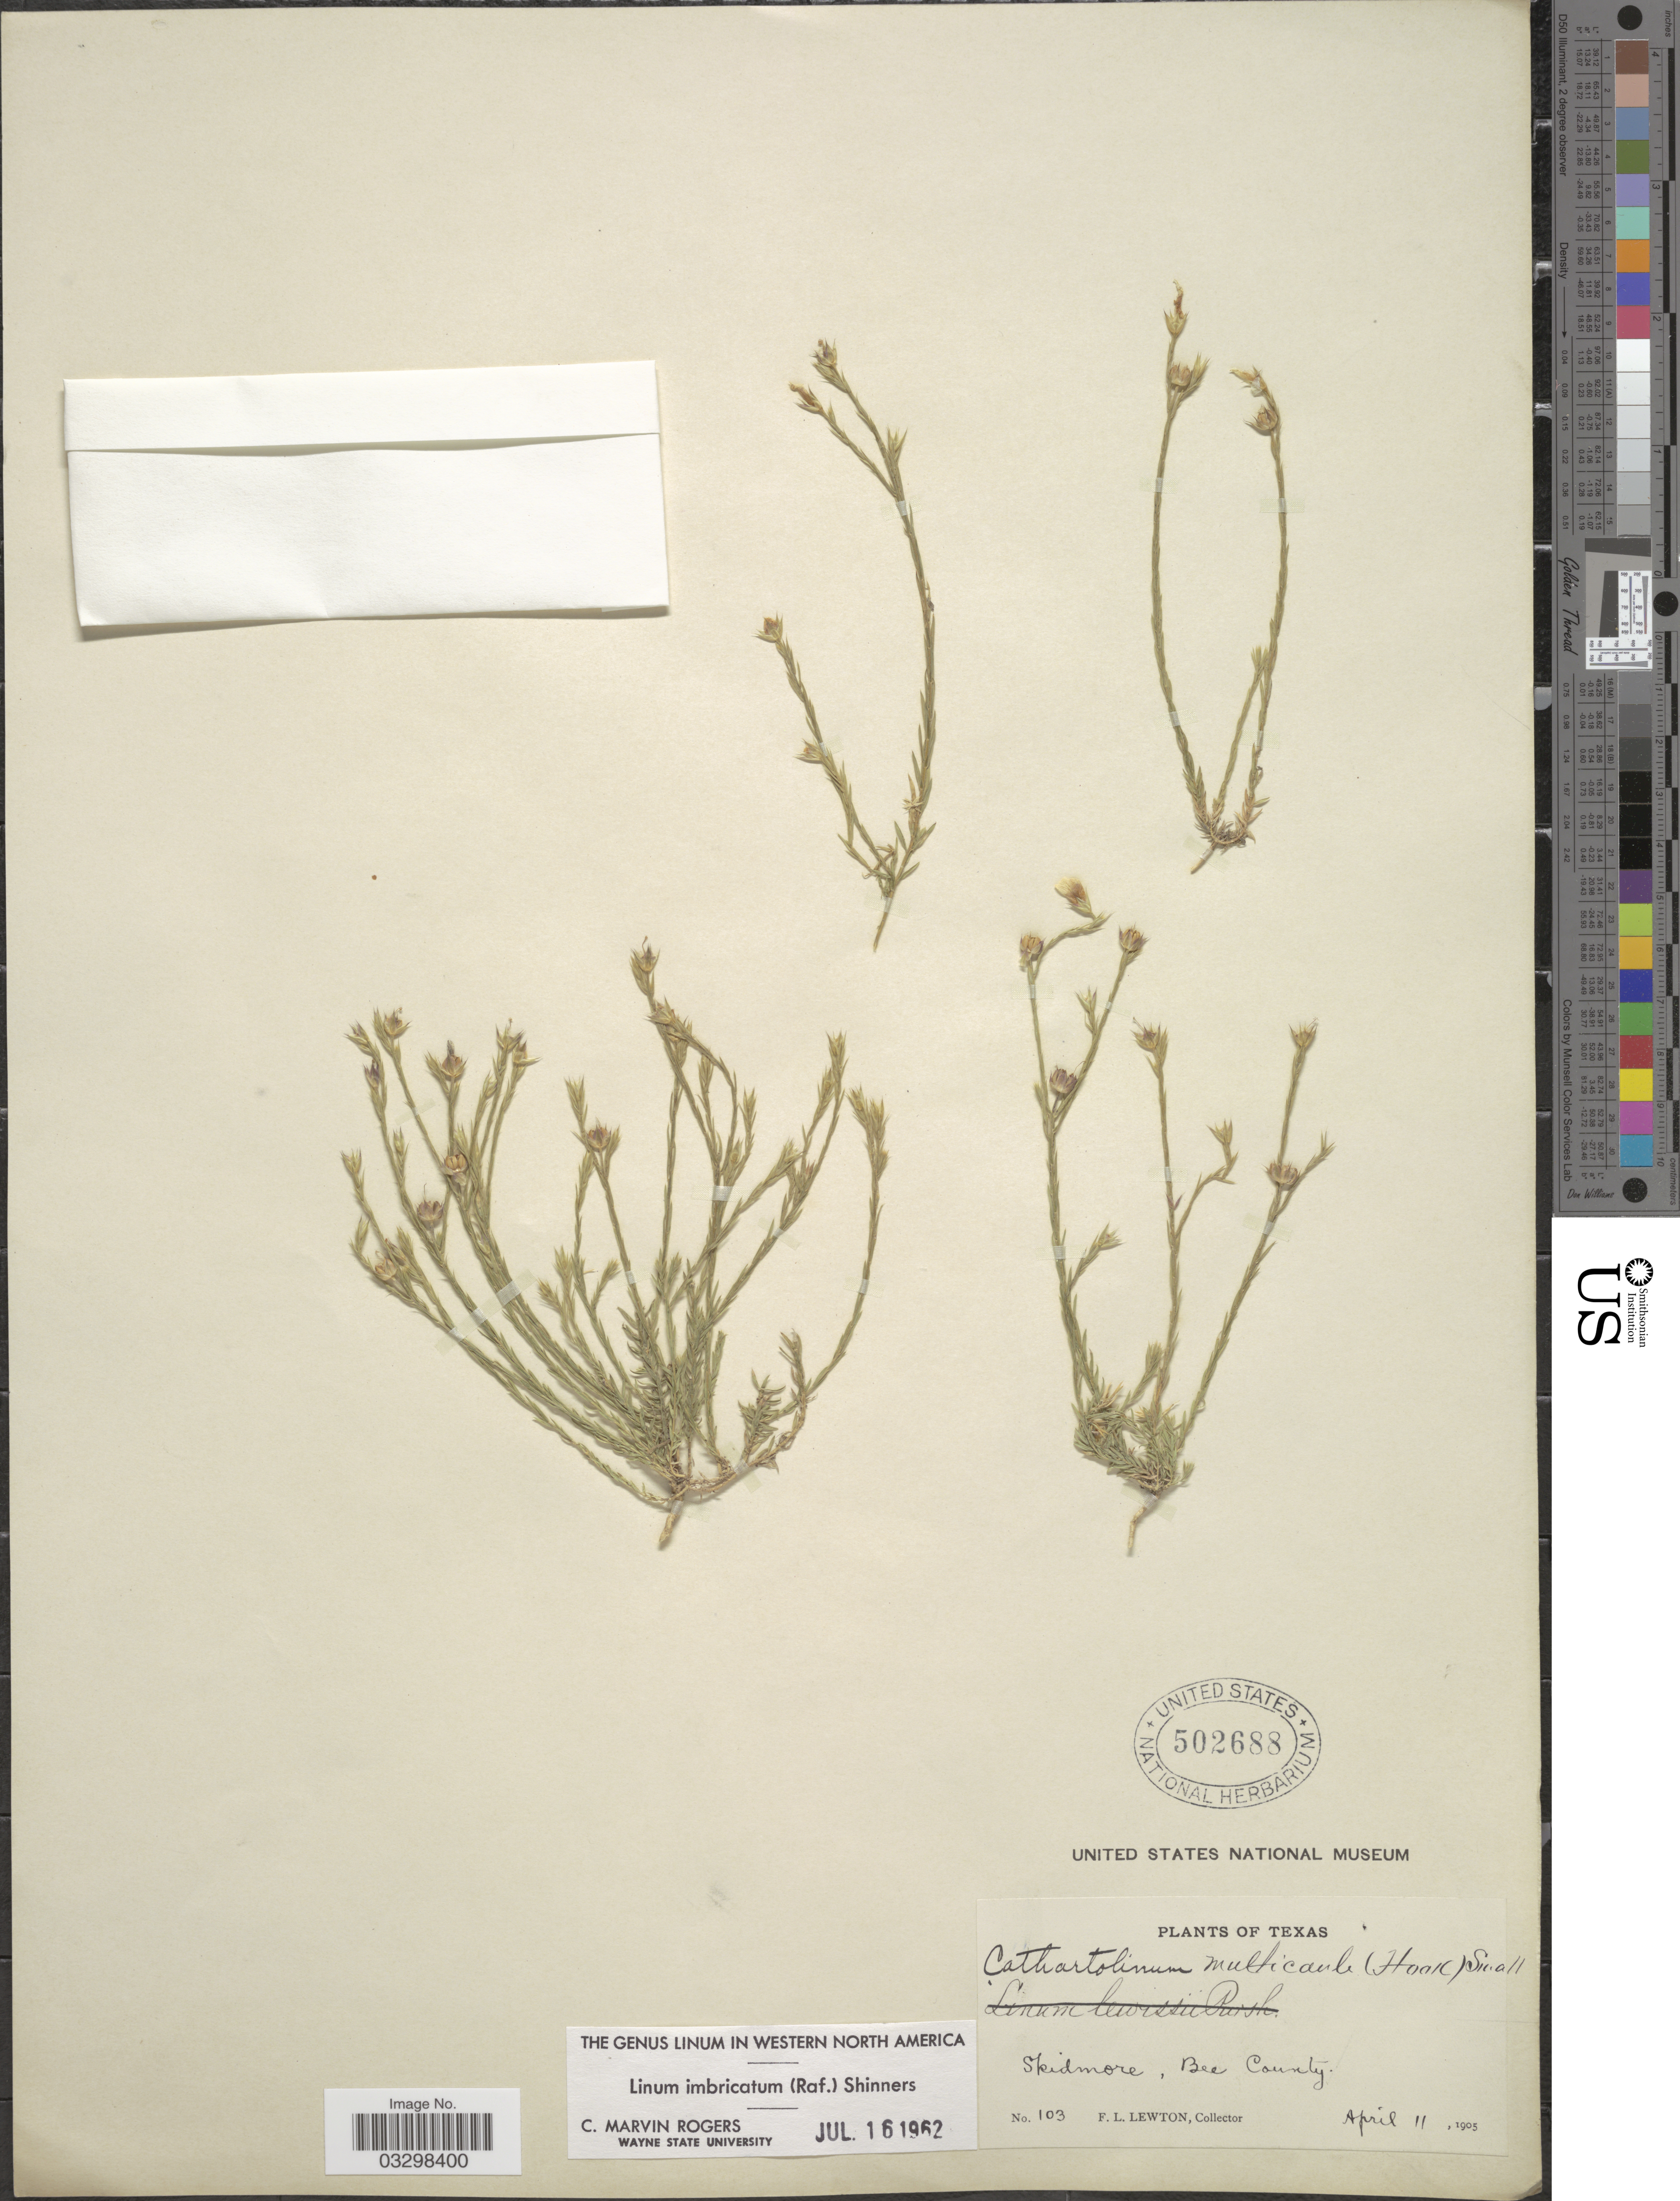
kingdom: Plantae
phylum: Tracheophyta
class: Magnoliopsida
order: Malpighiales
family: Linaceae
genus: Linum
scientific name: Linum imbricatum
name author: (Raf.) Shinners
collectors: F. L. Lewton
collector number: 103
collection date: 1905-04-11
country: United States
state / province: Texas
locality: Skidmore, Bee County.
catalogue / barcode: US 502688